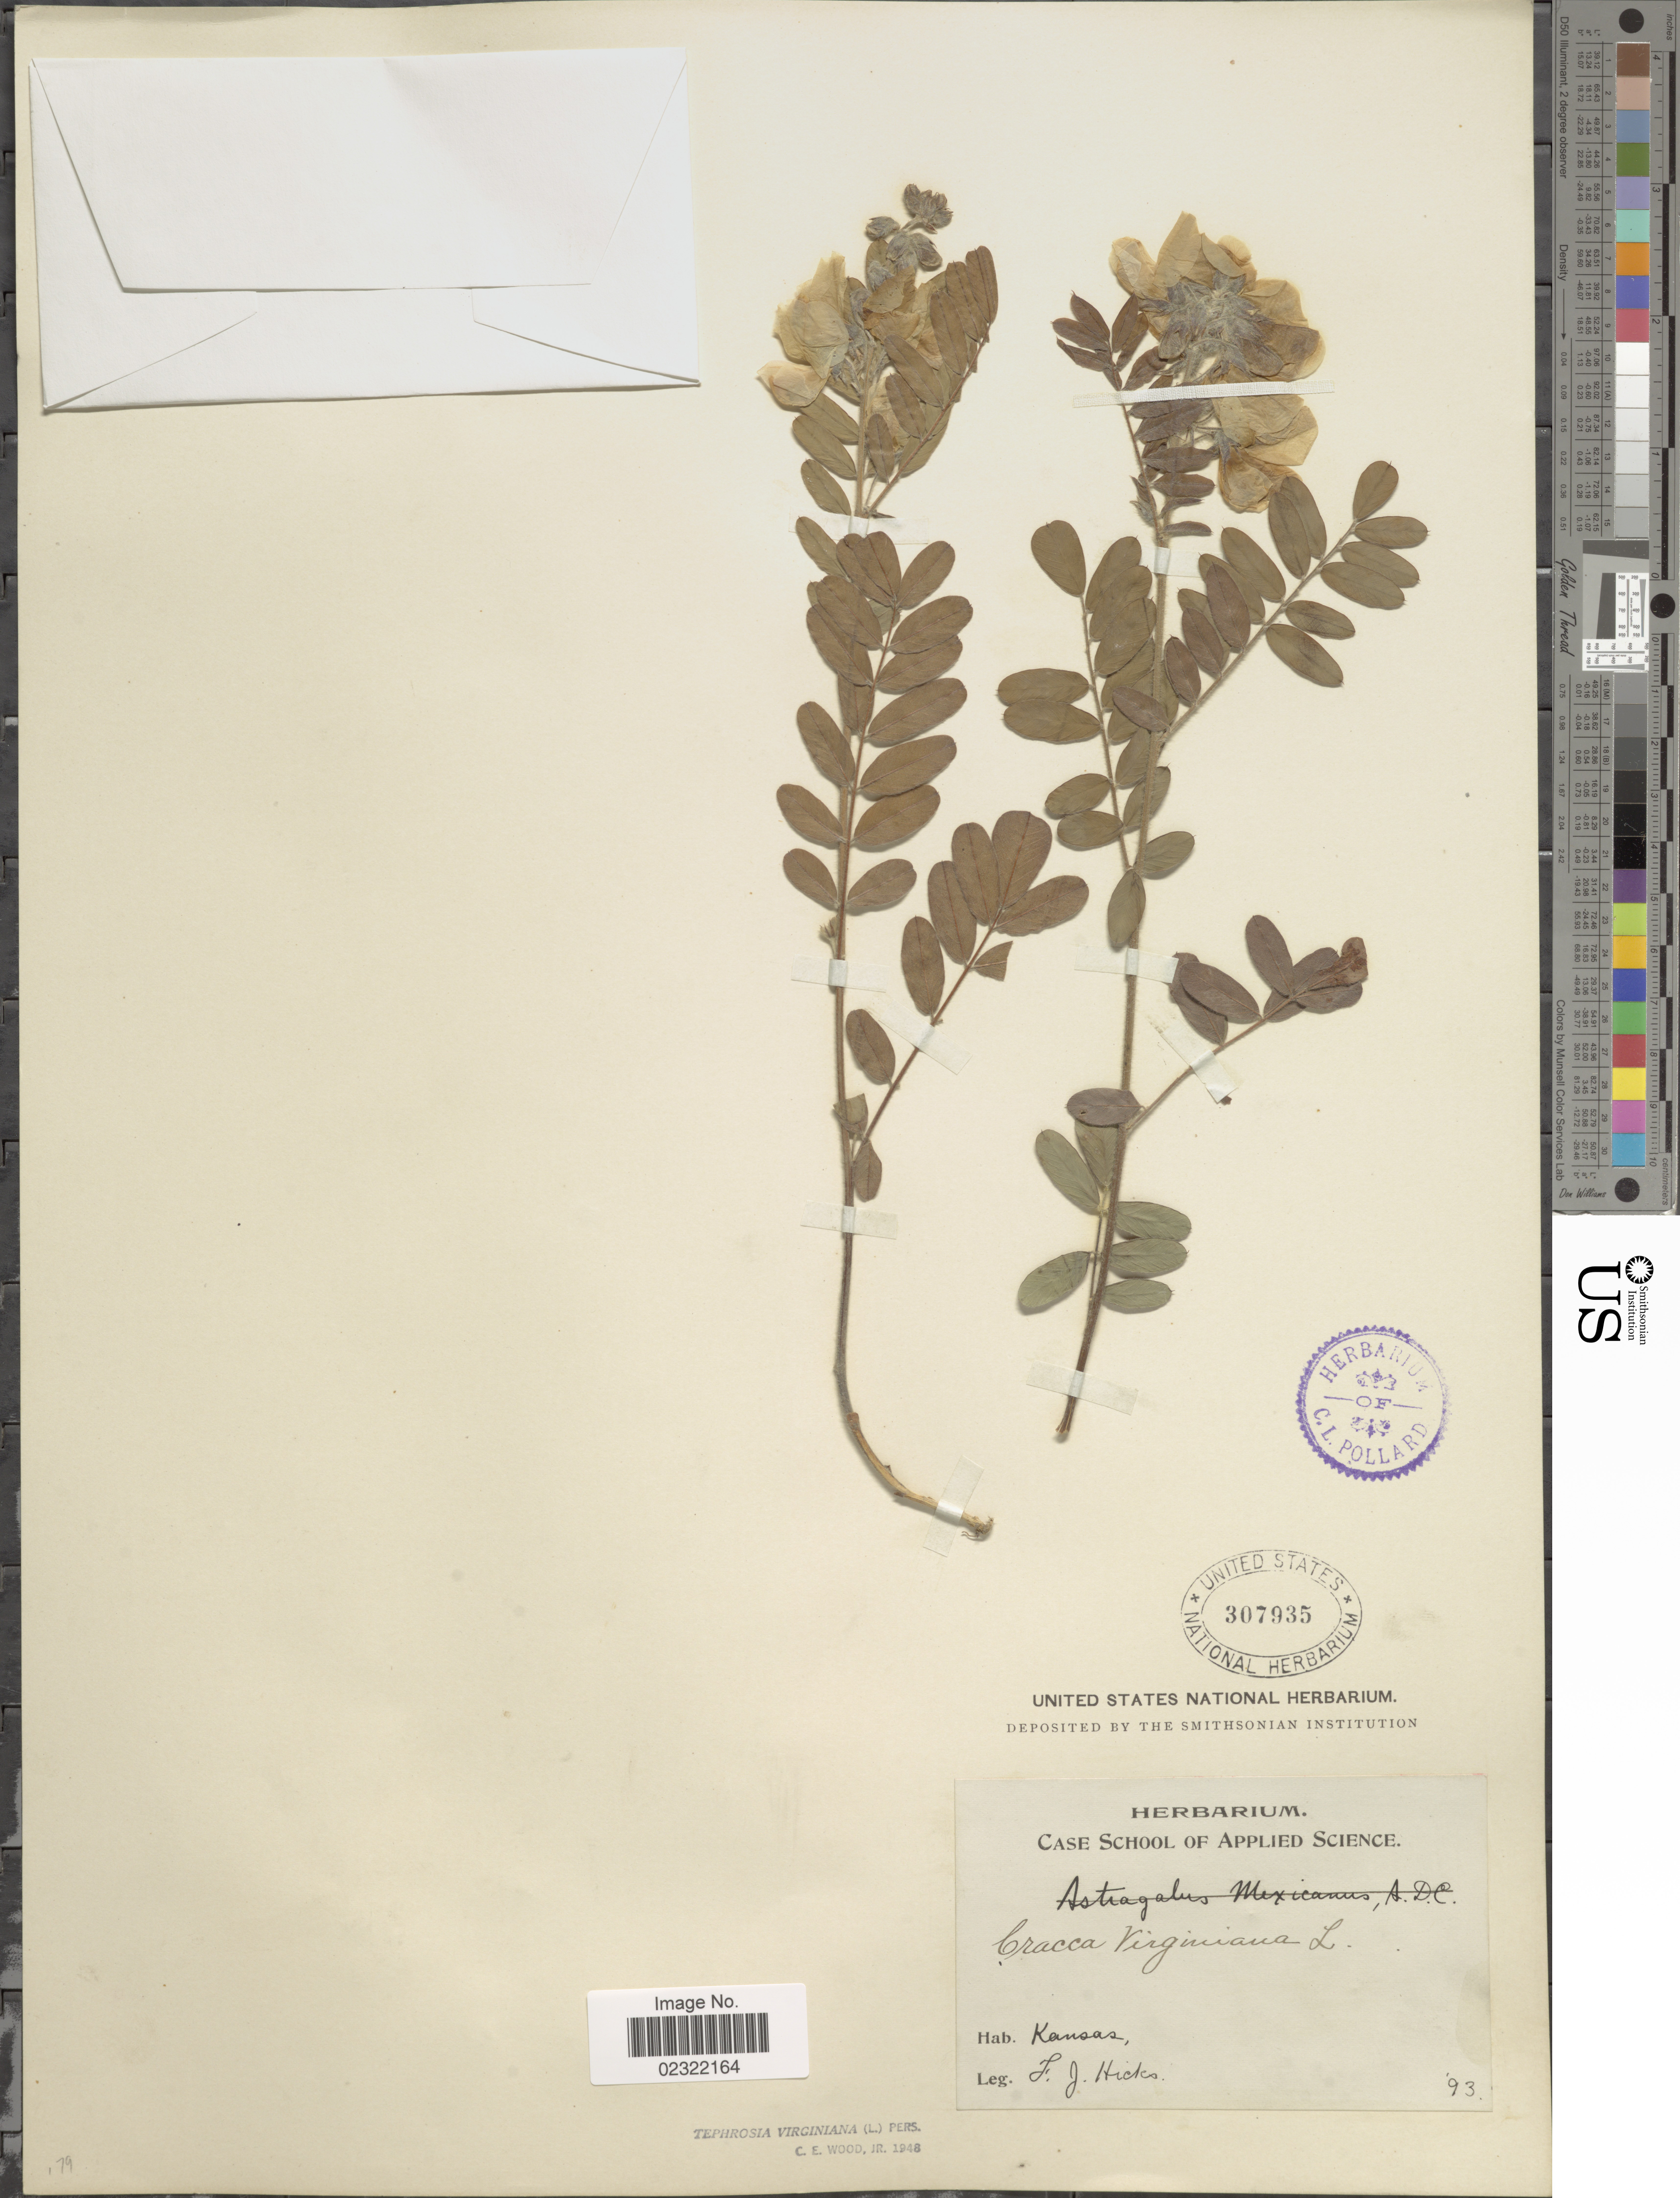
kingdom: Plantae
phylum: Tracheophyta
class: Magnoliopsida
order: Fabales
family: Fabaceae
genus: Tephrosia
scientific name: Tephrosia virginiana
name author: (L.) Pers.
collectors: L. E. Hicks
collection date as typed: Transcribed d/m/y: //93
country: United States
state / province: Kansas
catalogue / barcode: US 307935